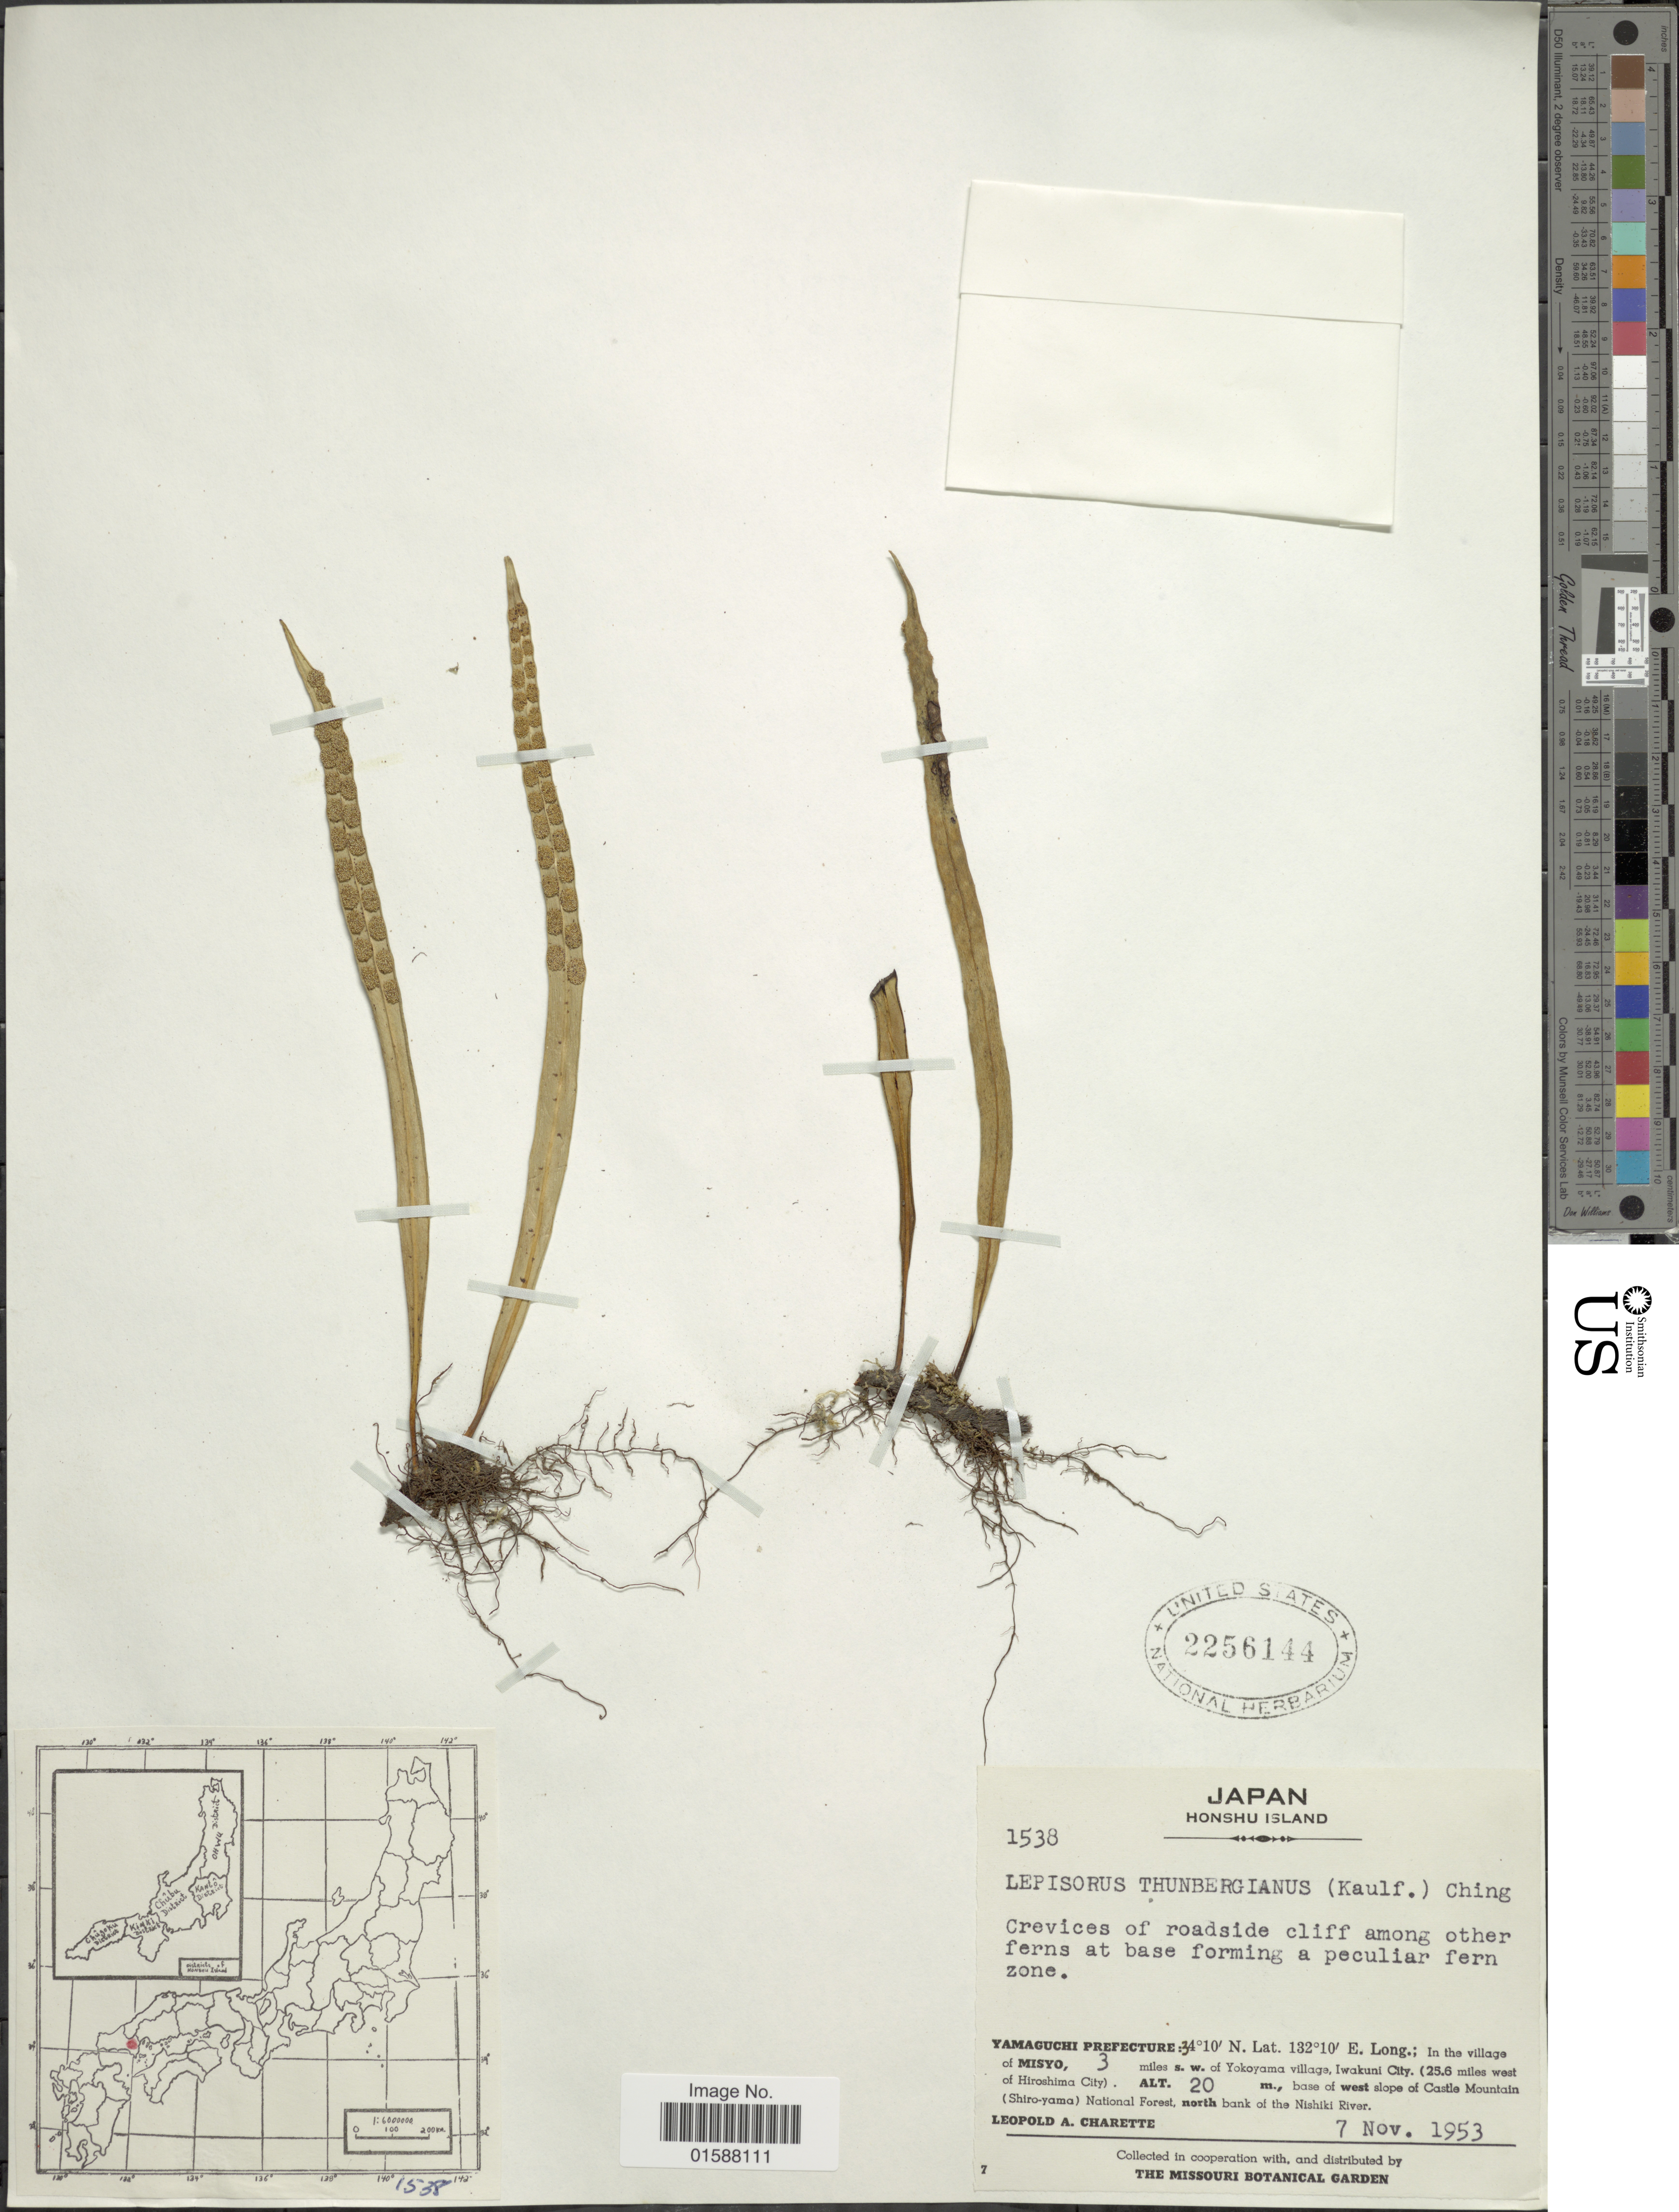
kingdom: Plantae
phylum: Tracheophyta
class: Polypodiopsida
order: Polypodiales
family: Polypodiaceae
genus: Lepisorus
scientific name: Lepisorus thunbergianus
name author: (Kaulf.) Ching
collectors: L. A. Charette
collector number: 1538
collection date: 1953-11-07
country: Japan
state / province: Yamaguti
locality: Honshu Island. Yamaguchi Prefecture. in the village of Misyo, 3 miles s. w. of Yokoyama village, Iwakuni City. (25.6 miles west Hiroshima City). base of west slope of Castle Mountain (Shiro-yama) National Forest, north bank of the Nishiki Rivier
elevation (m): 20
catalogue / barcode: US 2256144